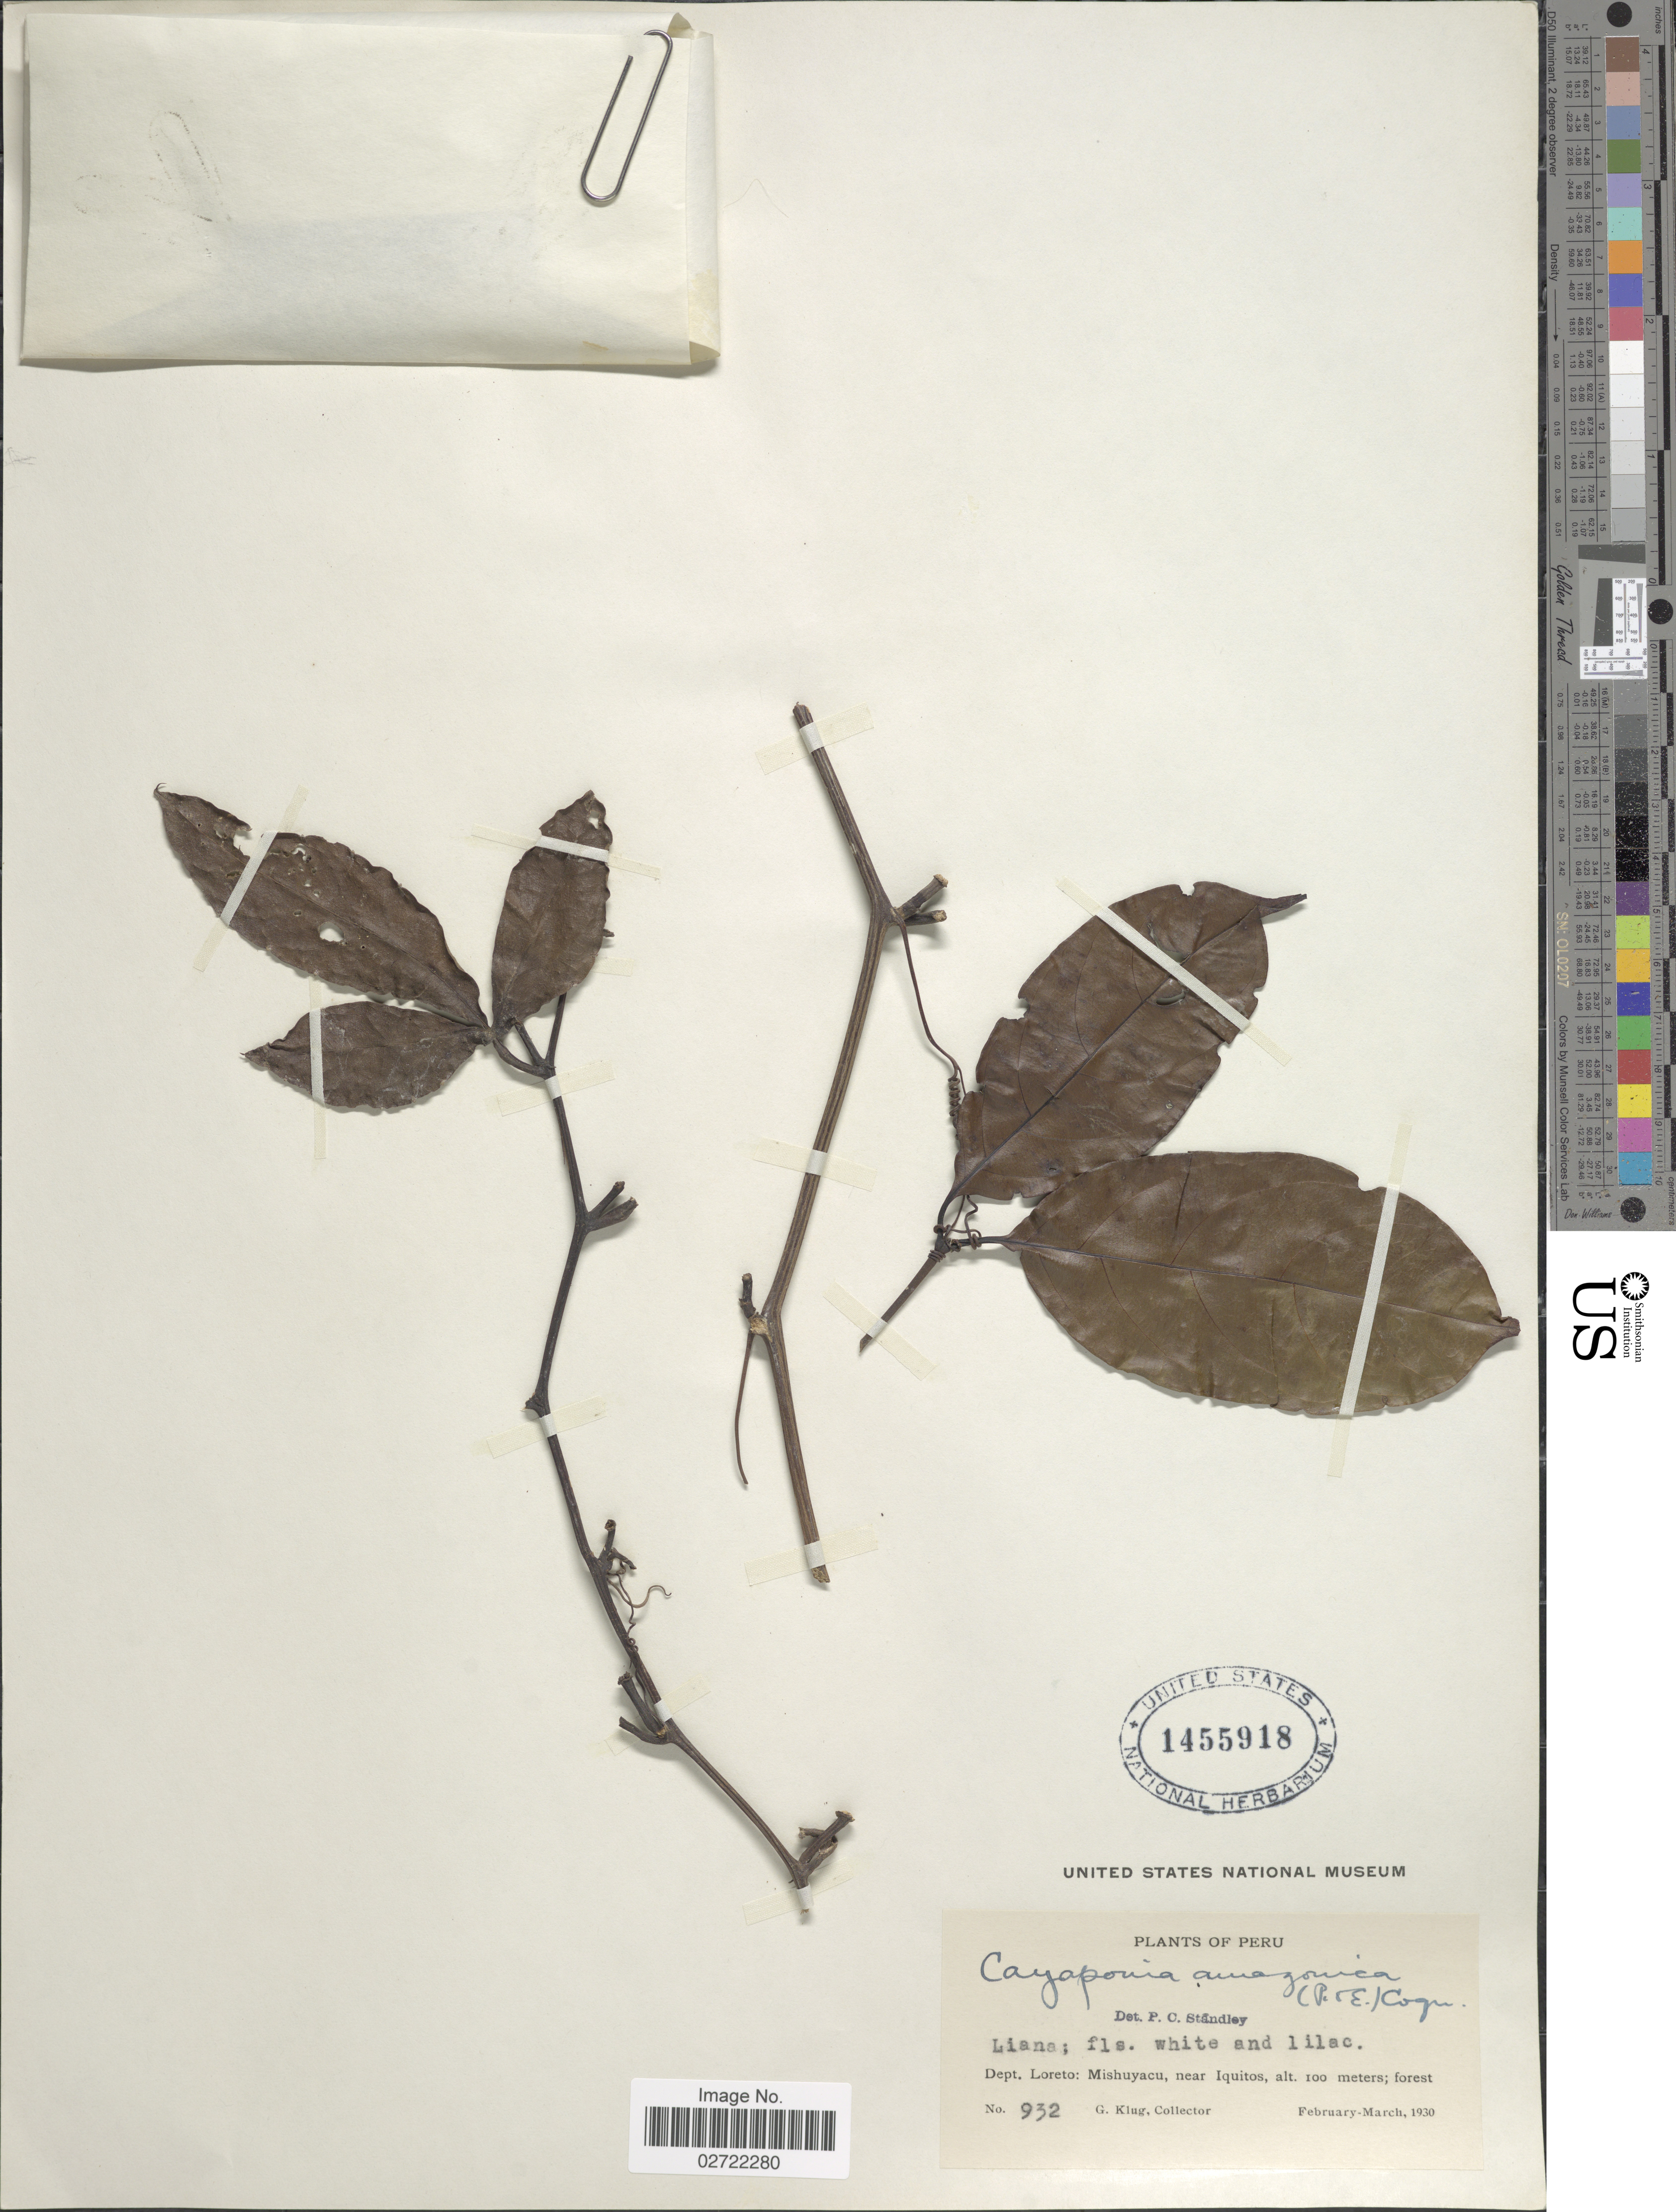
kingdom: Plantae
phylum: Tracheophyta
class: Magnoliopsida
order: Cucurbitales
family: Cucurbitaceae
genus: Cayaponia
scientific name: Cayaponia amazonica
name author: (Poepp. & Endl.) Cogn.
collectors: G. Klug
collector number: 932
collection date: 1930-02/1930-03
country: Peru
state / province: Loreto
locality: Dept. Loreto: Mishuyacu, near Iquitos.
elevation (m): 100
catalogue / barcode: US 1455918